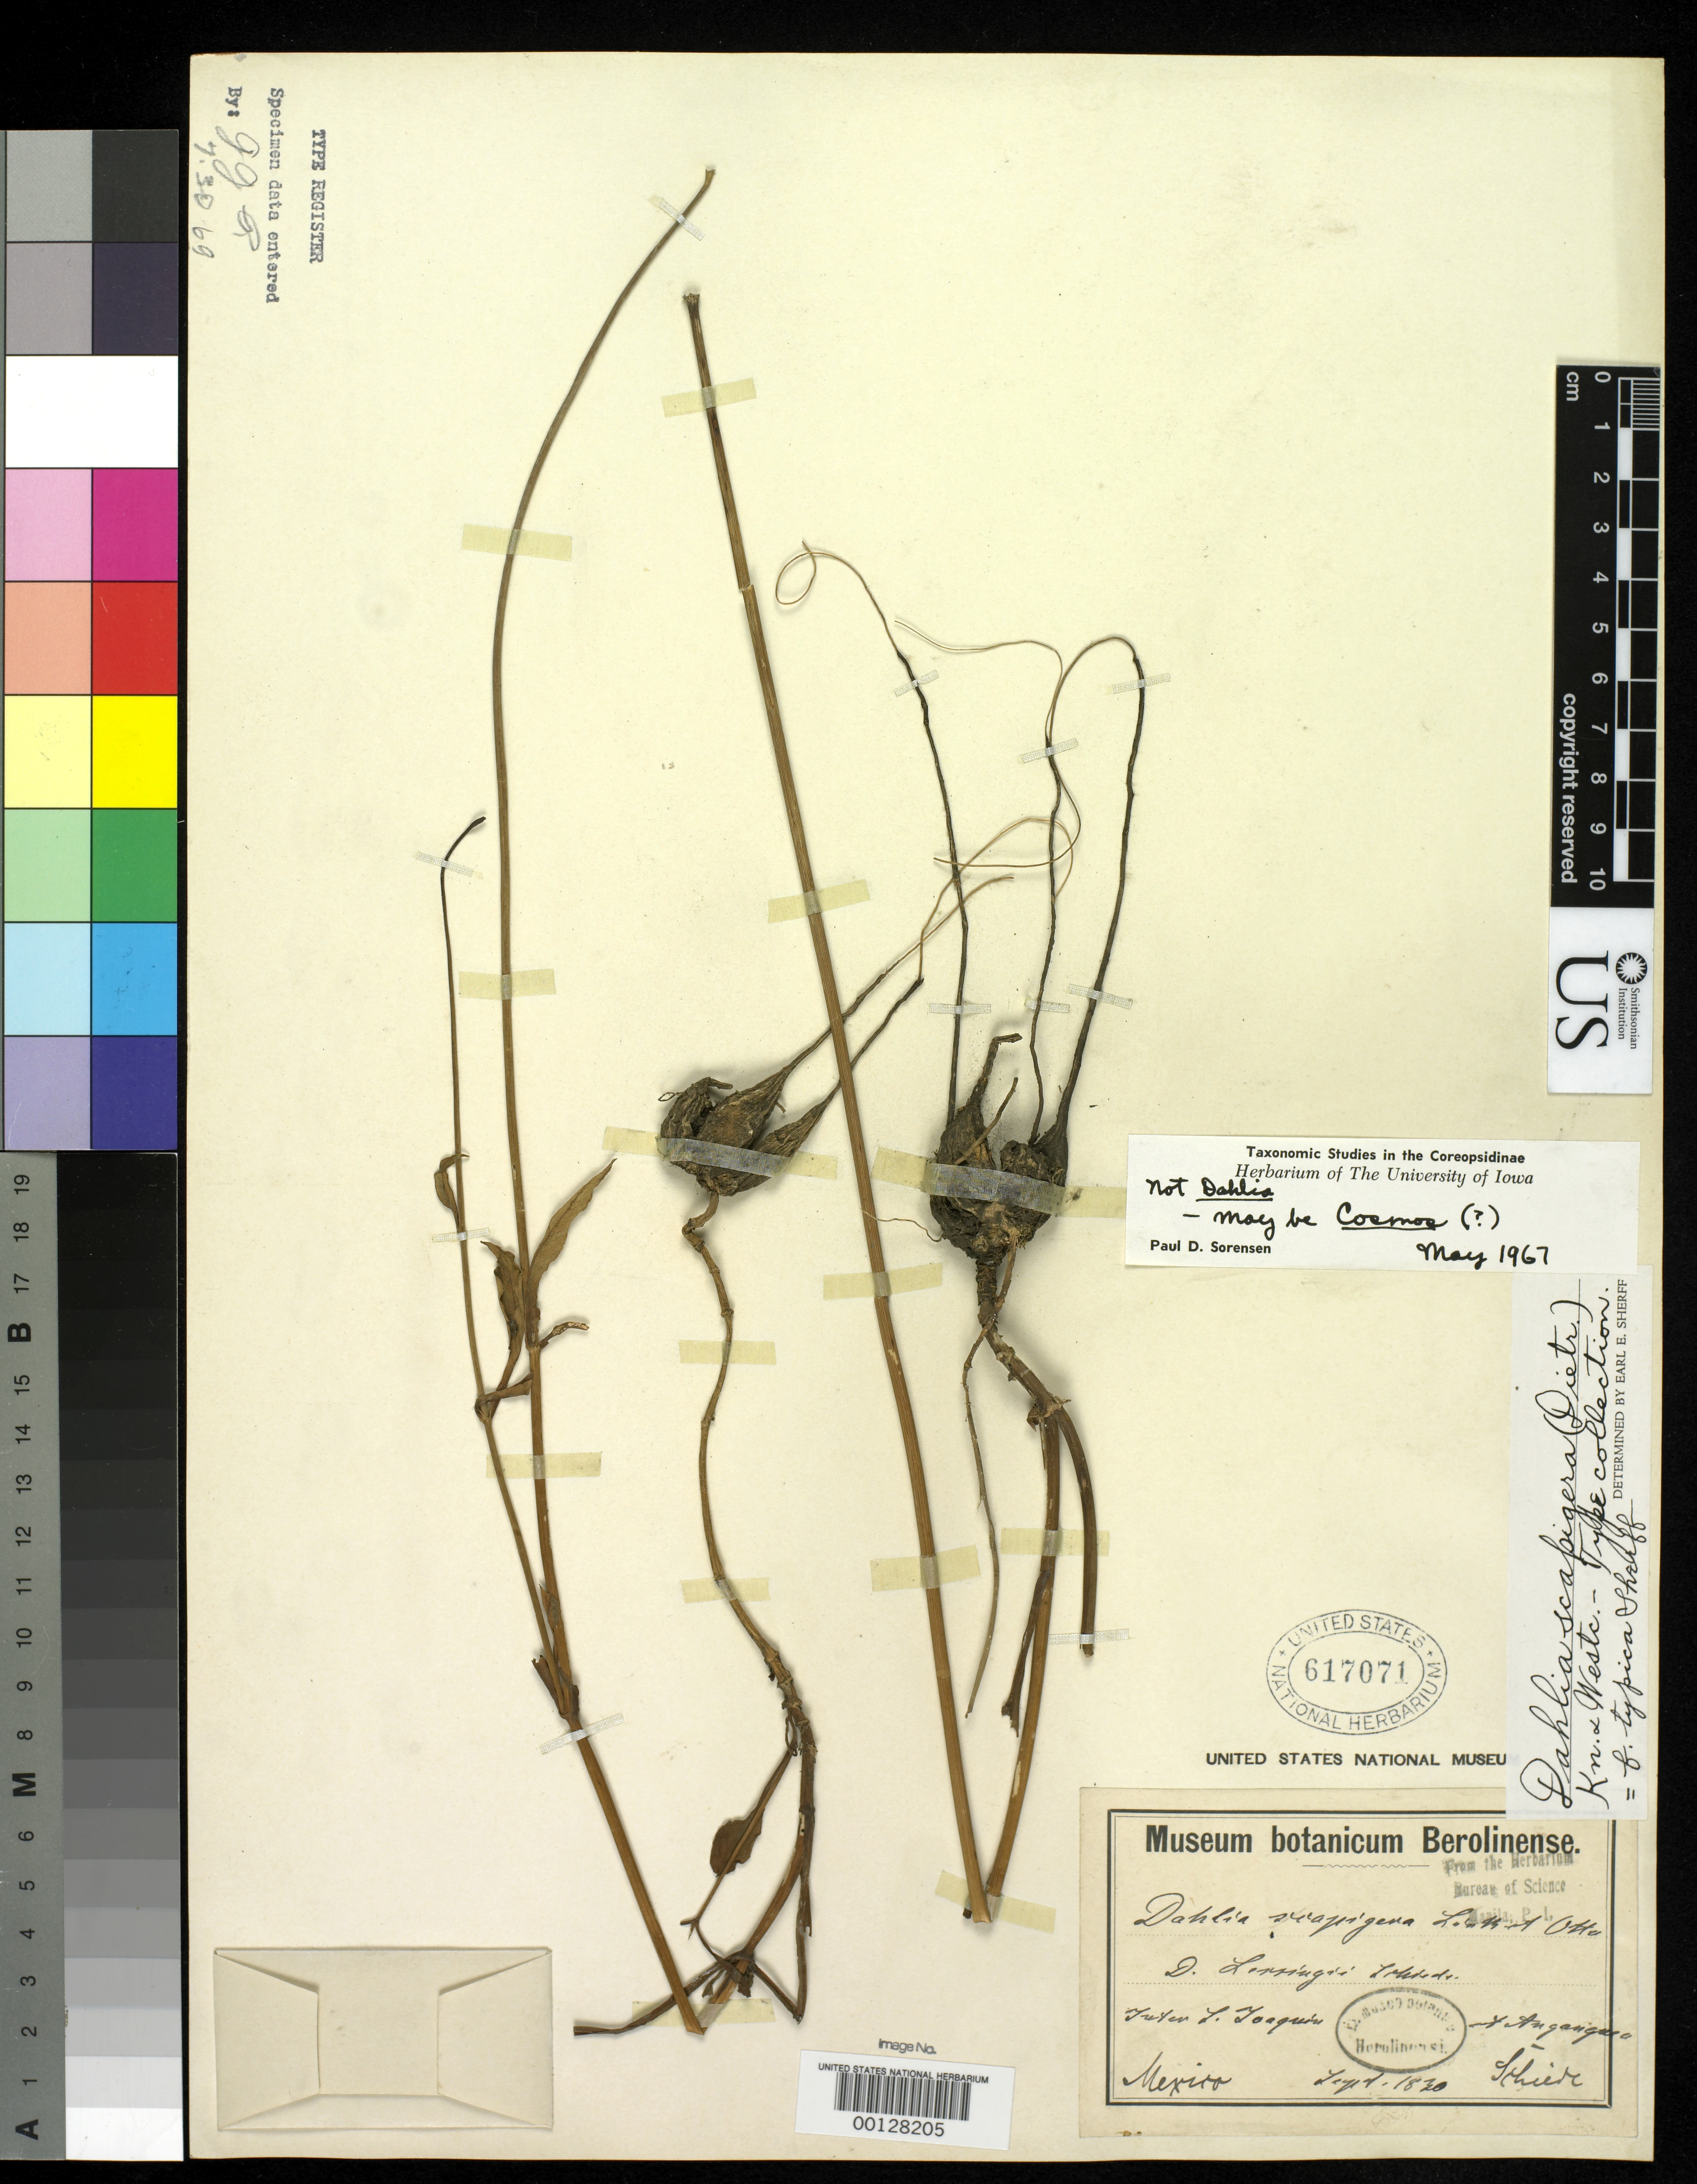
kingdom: Plantae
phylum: Tracheophyta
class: Magnoliopsida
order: Asterales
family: Asteraceae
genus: Dahlia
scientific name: Dahlia scapigera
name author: Knowles & Westc.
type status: Type Collection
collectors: C. J. W. Schiede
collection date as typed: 1830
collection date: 1830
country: Mexico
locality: S. Joaquin.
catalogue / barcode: US 617071